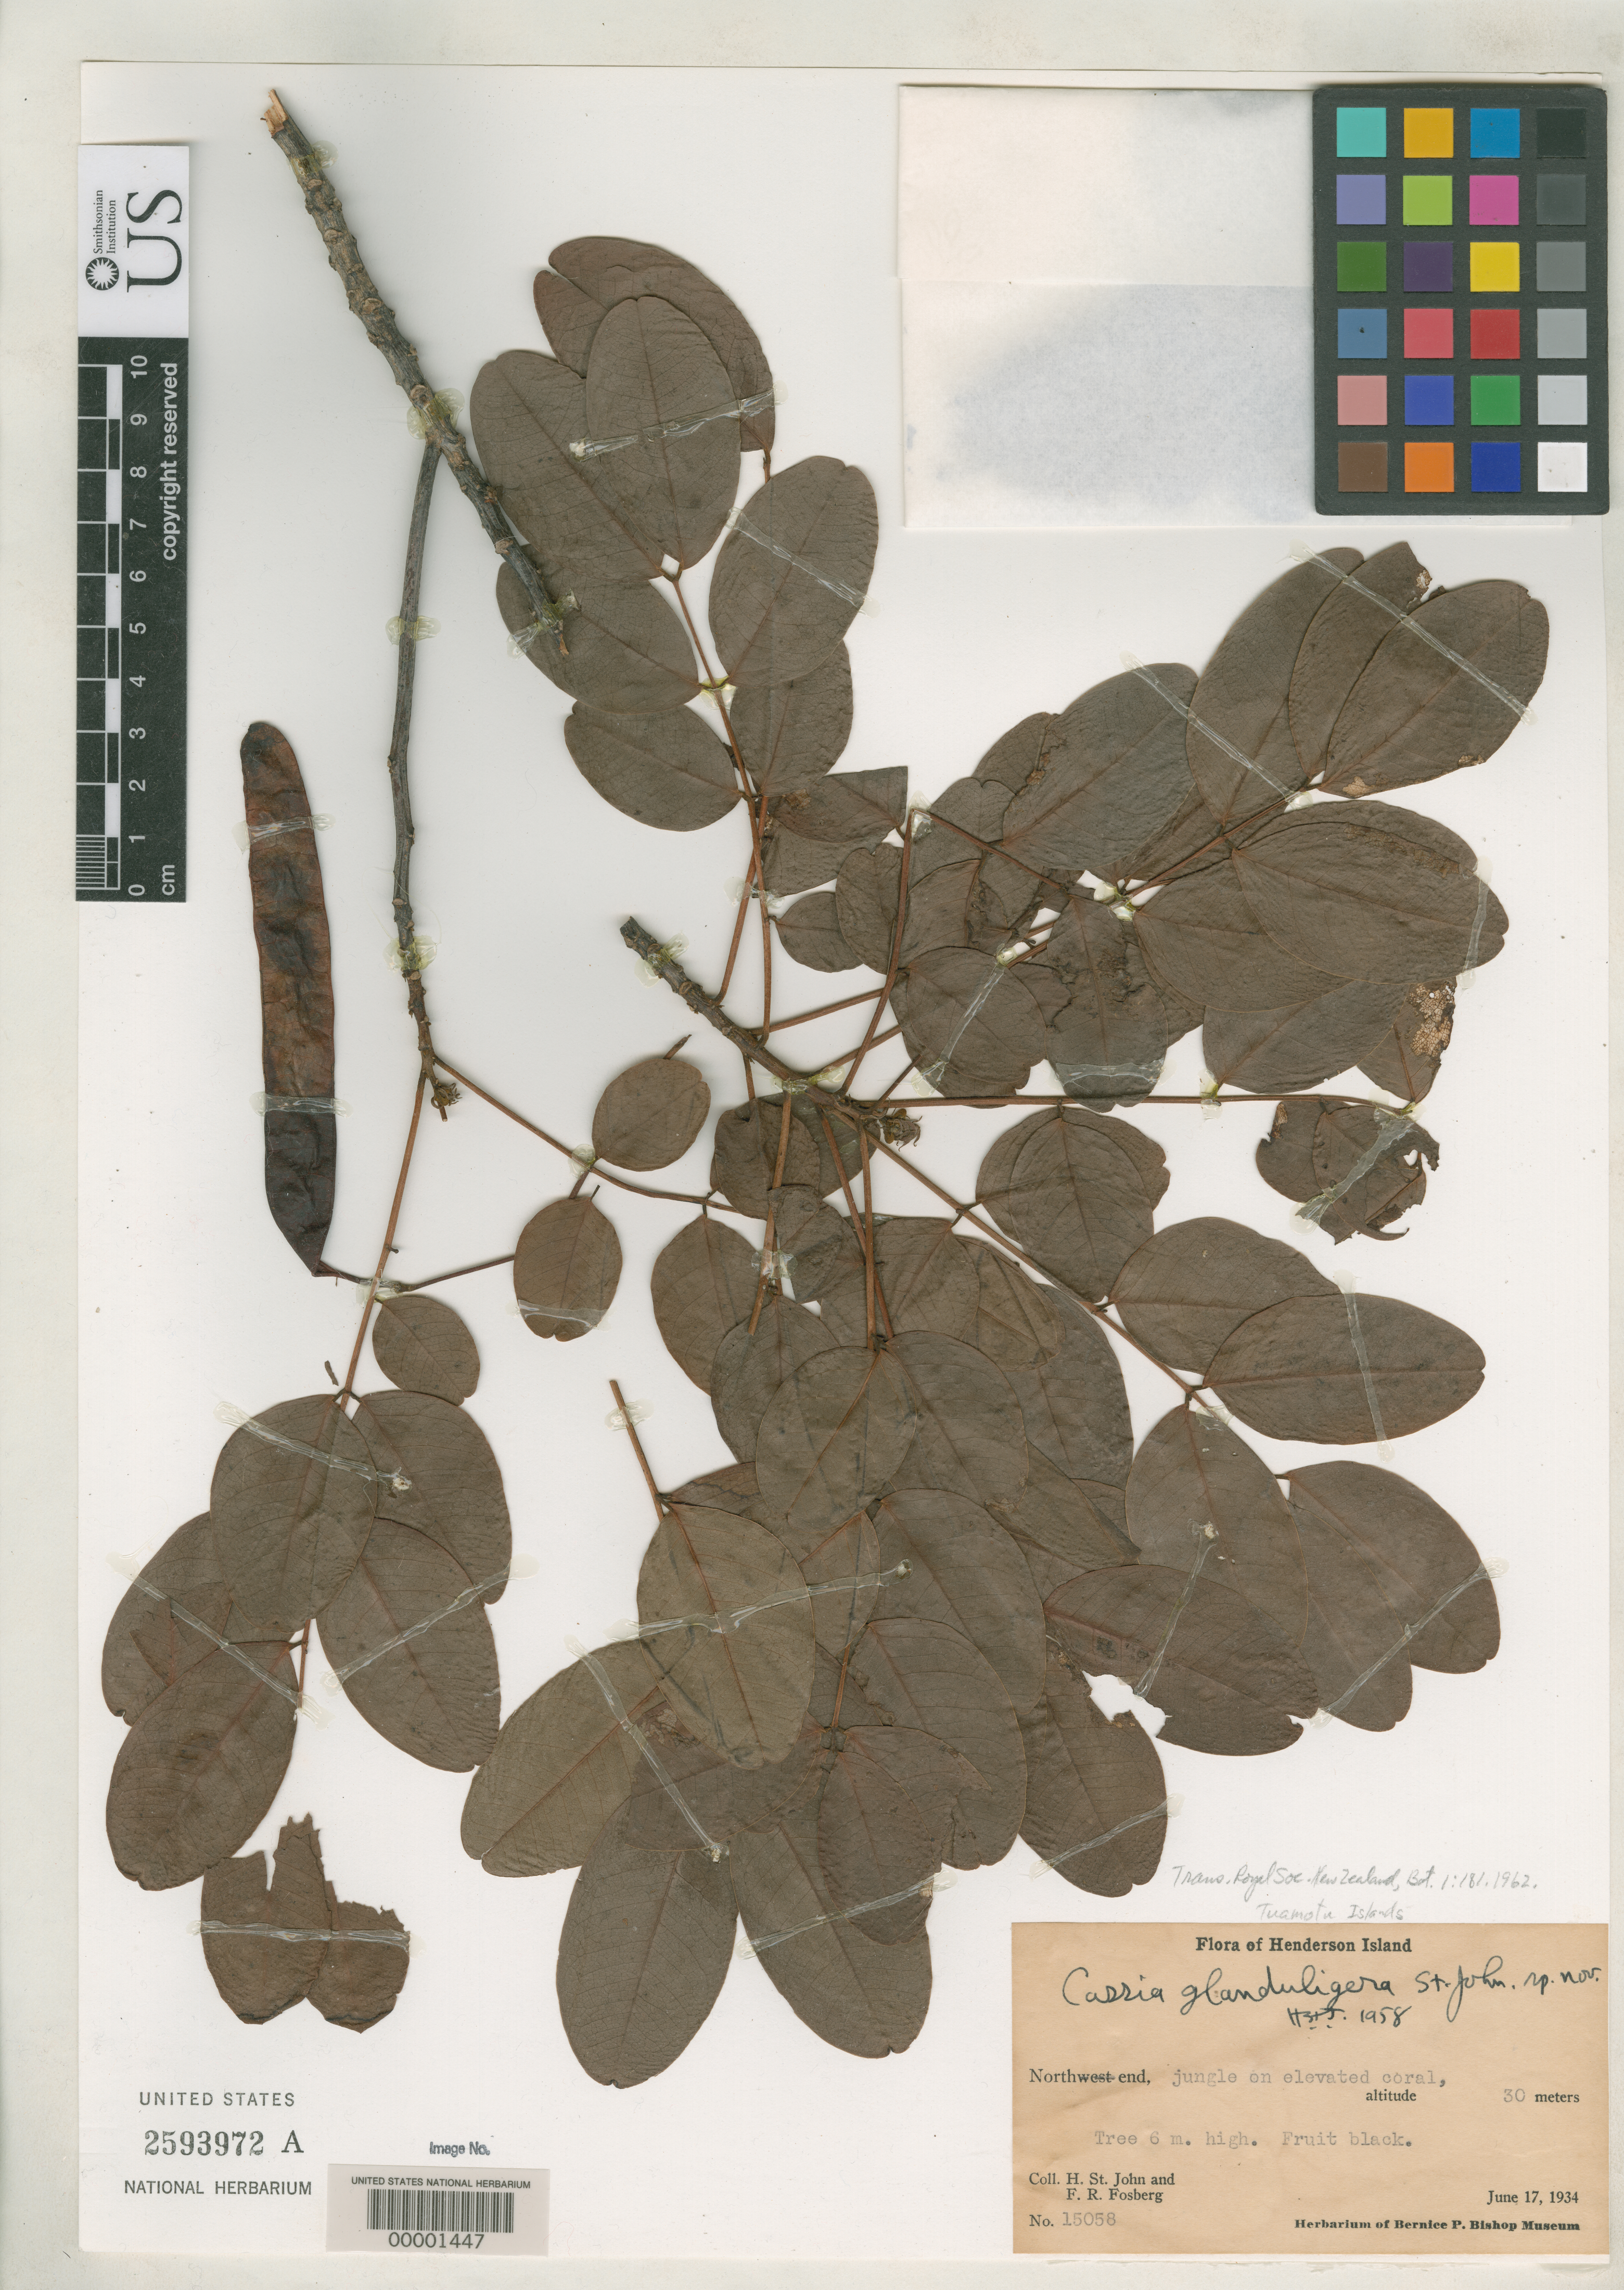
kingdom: Plantae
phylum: Tracheophyta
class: Magnoliopsida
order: Fabales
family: Fabaceae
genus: Cassia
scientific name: Cassia glanduligera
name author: H. St. John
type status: Type Collection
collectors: H. St. John & F. R. Fosberg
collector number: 15058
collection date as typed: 17 Jun 1934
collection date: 1934-06-17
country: Pitcairn Islands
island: Henderson I.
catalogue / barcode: US 2593972A